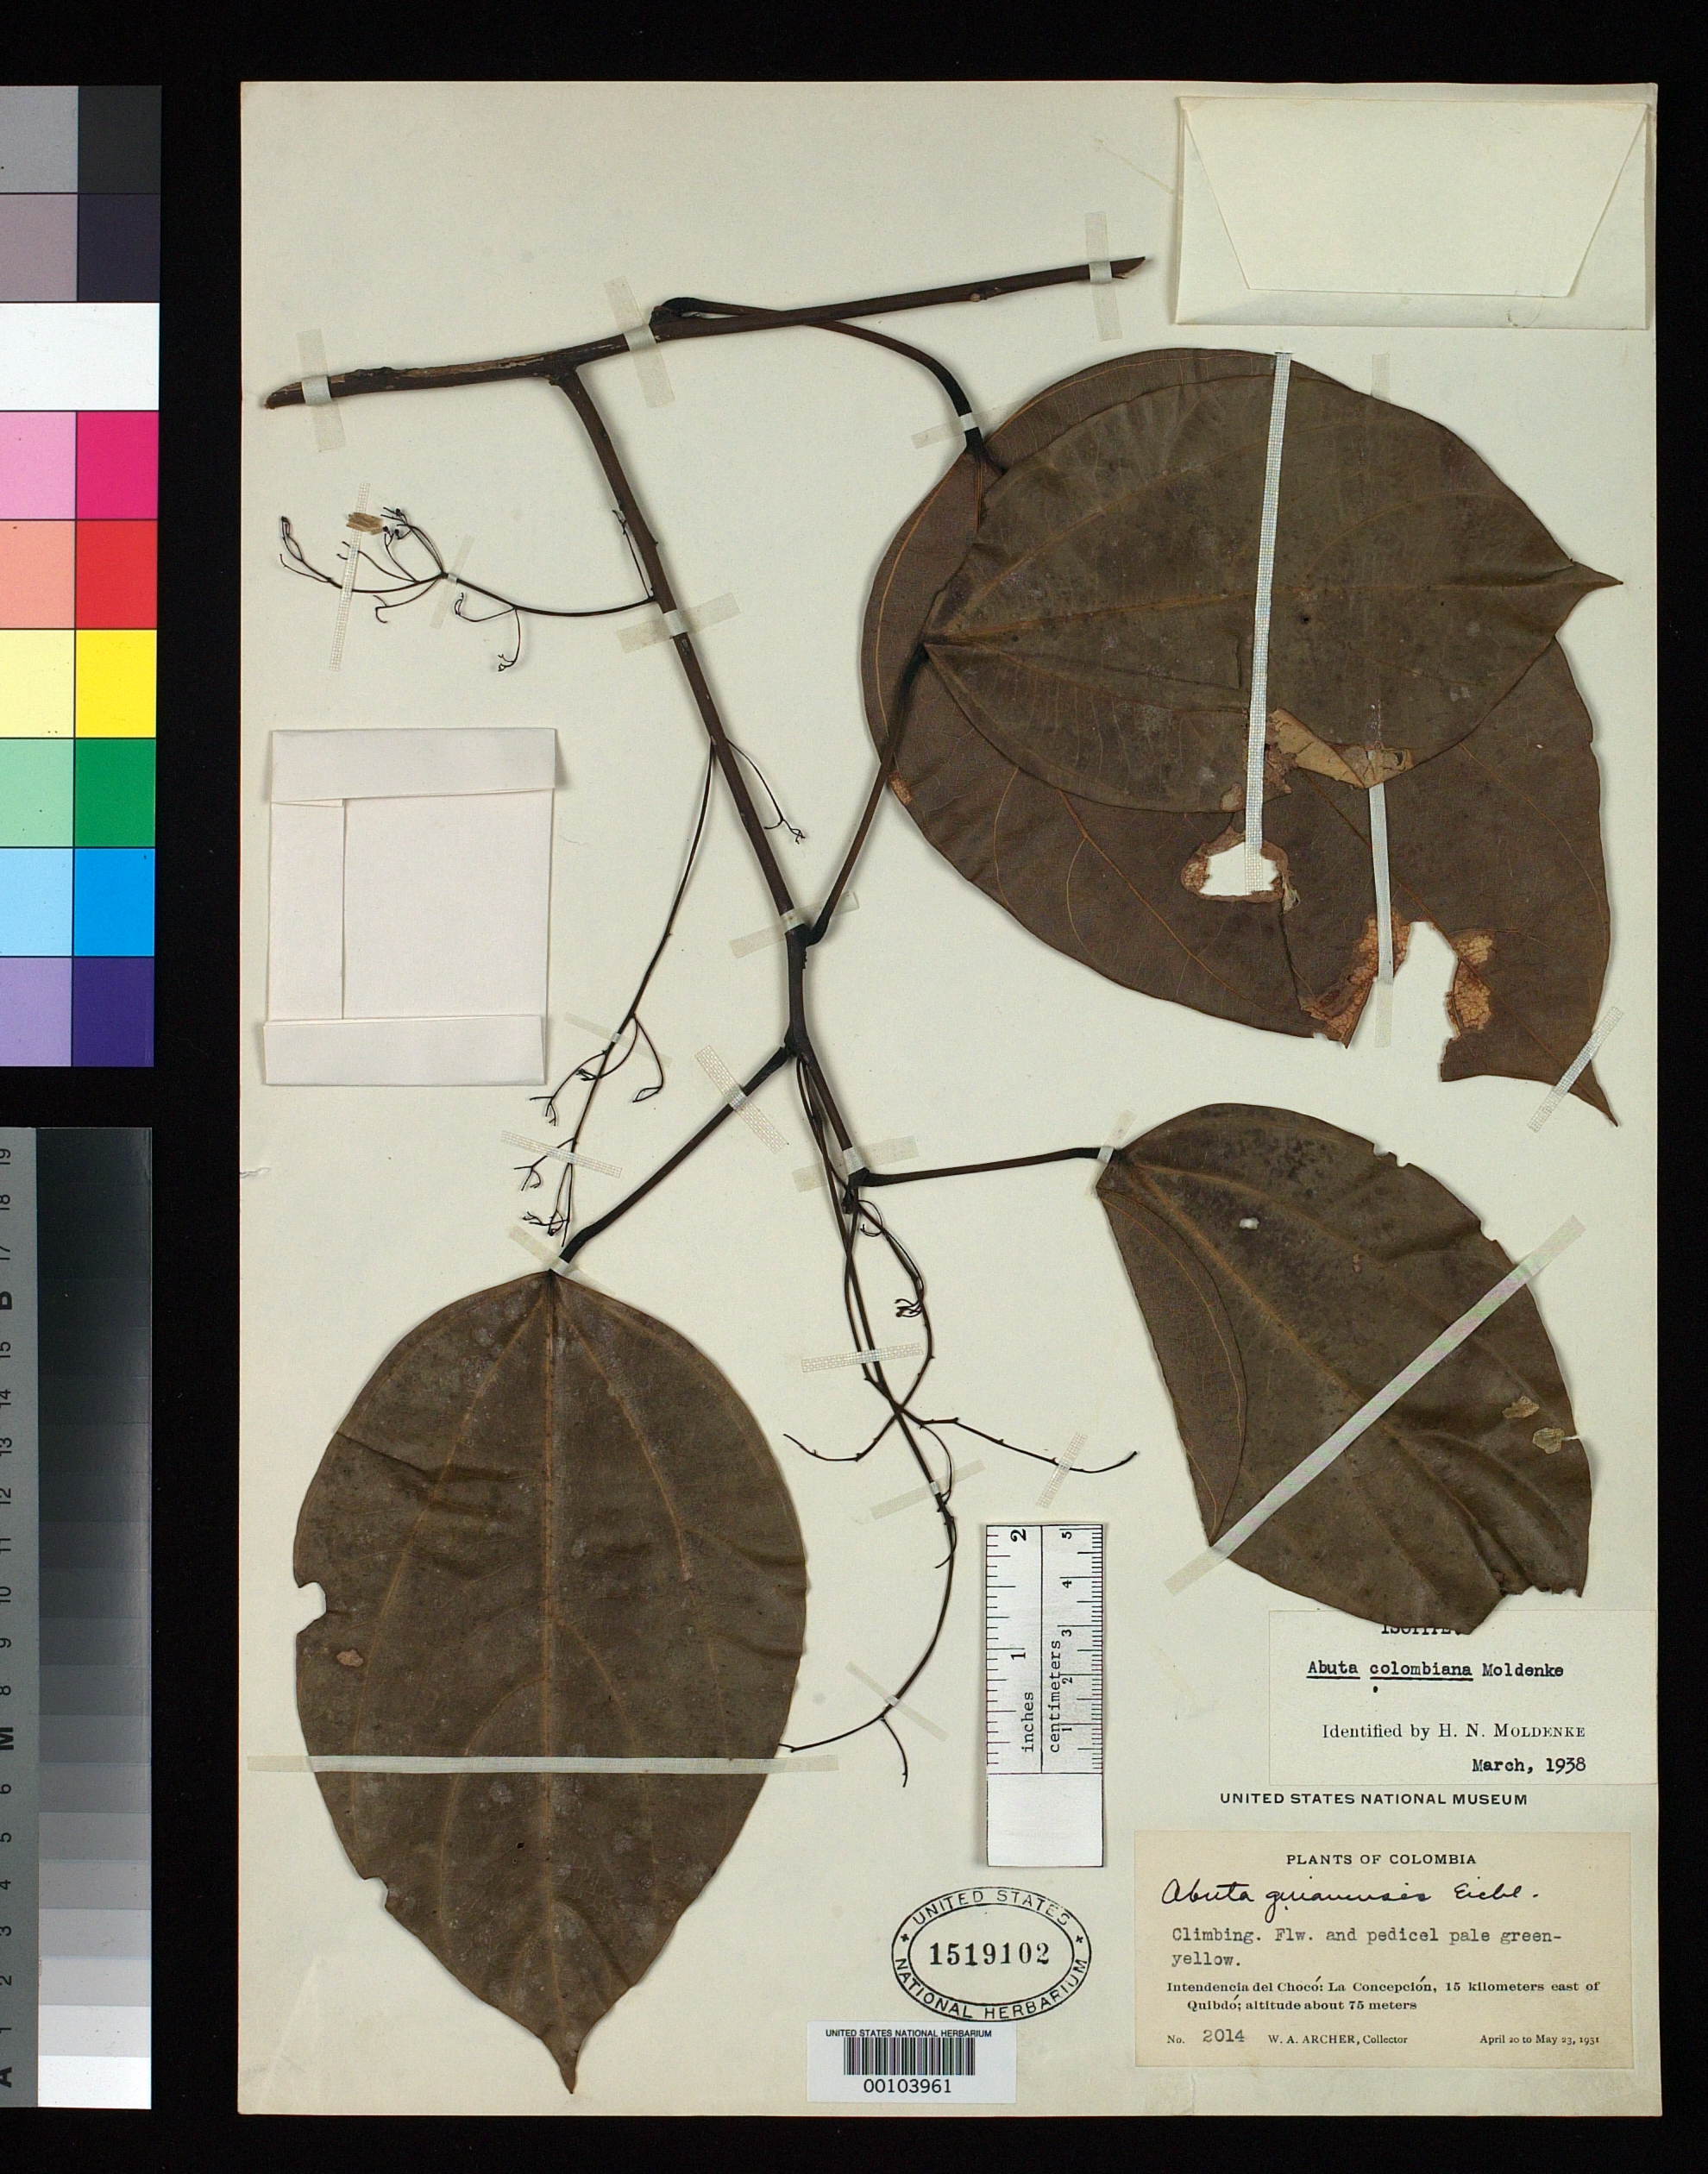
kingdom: Plantae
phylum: Tracheophyta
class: Magnoliopsida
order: Ranunculales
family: Menispermaceae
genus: Abuta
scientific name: Abuta colombiana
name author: Moldenke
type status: Isotype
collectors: W. A. Archer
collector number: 2014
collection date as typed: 20 Apr 1931 to 23 May 1931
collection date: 1931-04-20/1931-05-23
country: Colombia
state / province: Chocó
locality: Quibdo; La Concepcion.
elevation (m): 75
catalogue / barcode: US 1519102